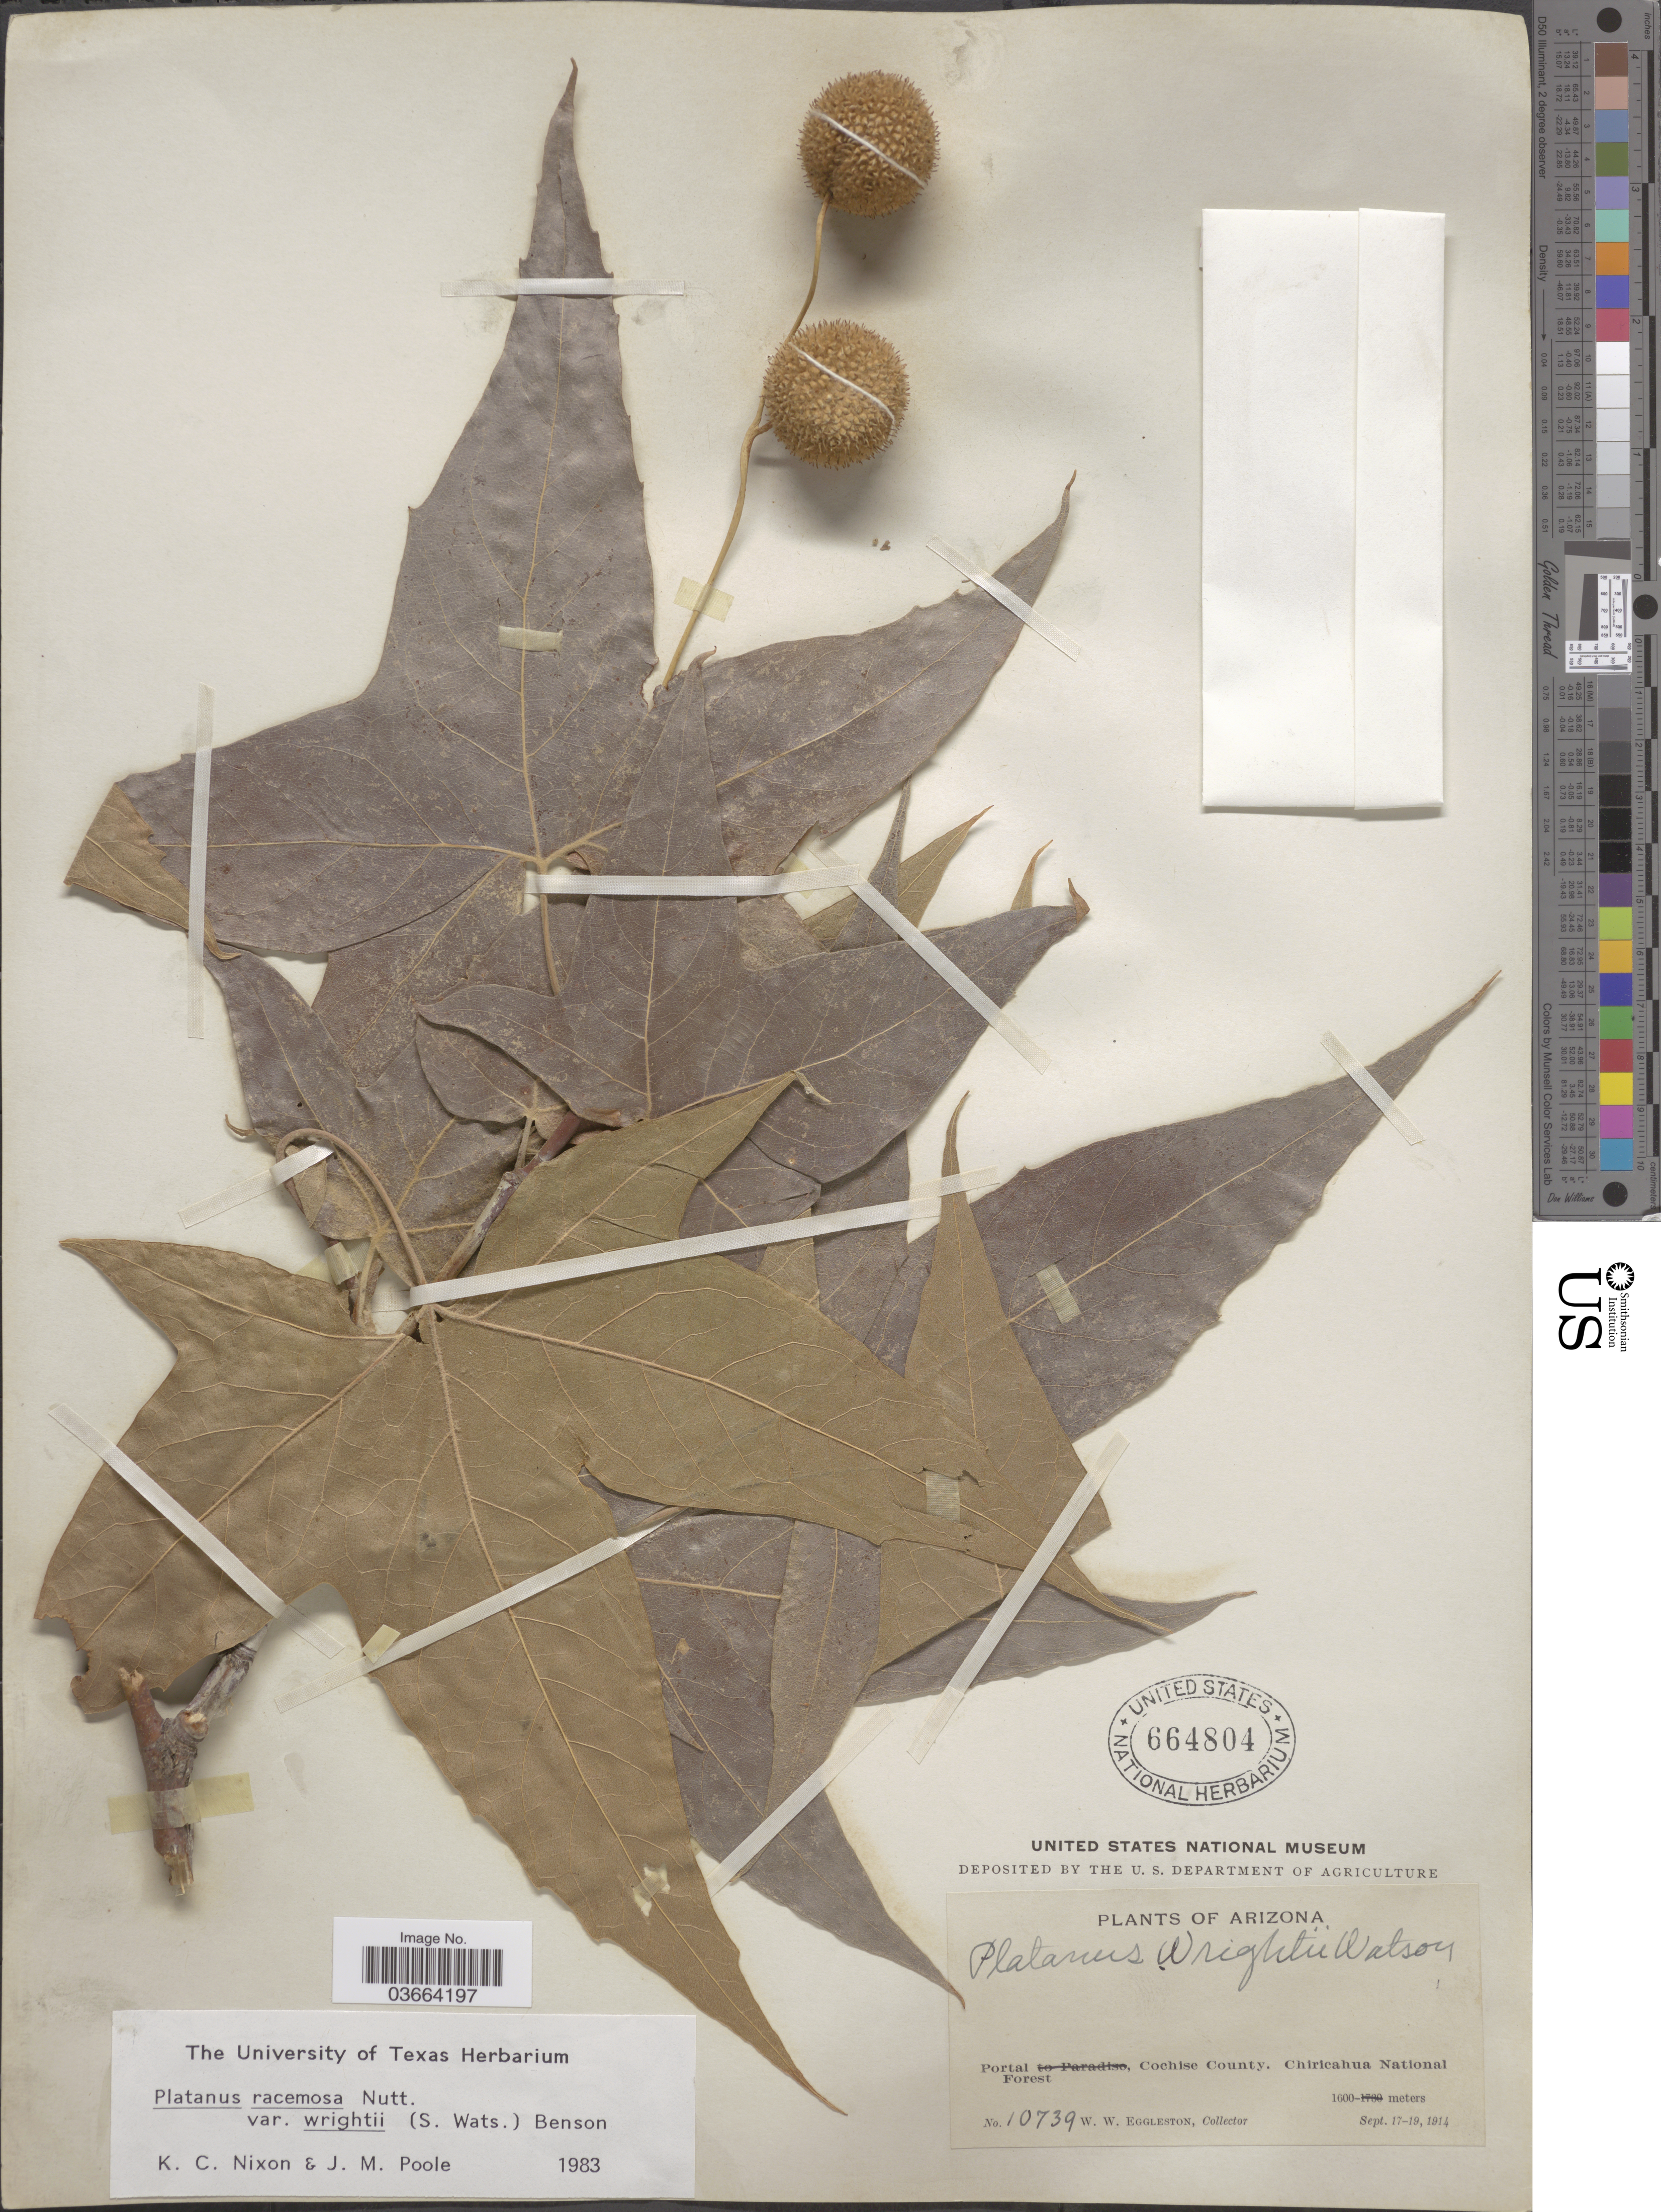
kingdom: Plantae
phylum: Tracheophyta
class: Magnoliopsida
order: Proteales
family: Platanaceae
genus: Platanus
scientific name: Platanus racemosa var. wrightii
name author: (S. Watson) L.D. Benson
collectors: W. W. Eggleston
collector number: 10739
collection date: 1914-09-17/1914-09-19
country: United States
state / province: Arizona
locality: Portal, Cochise County. Chiricahua National Forest.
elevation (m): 1600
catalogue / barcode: US 664804